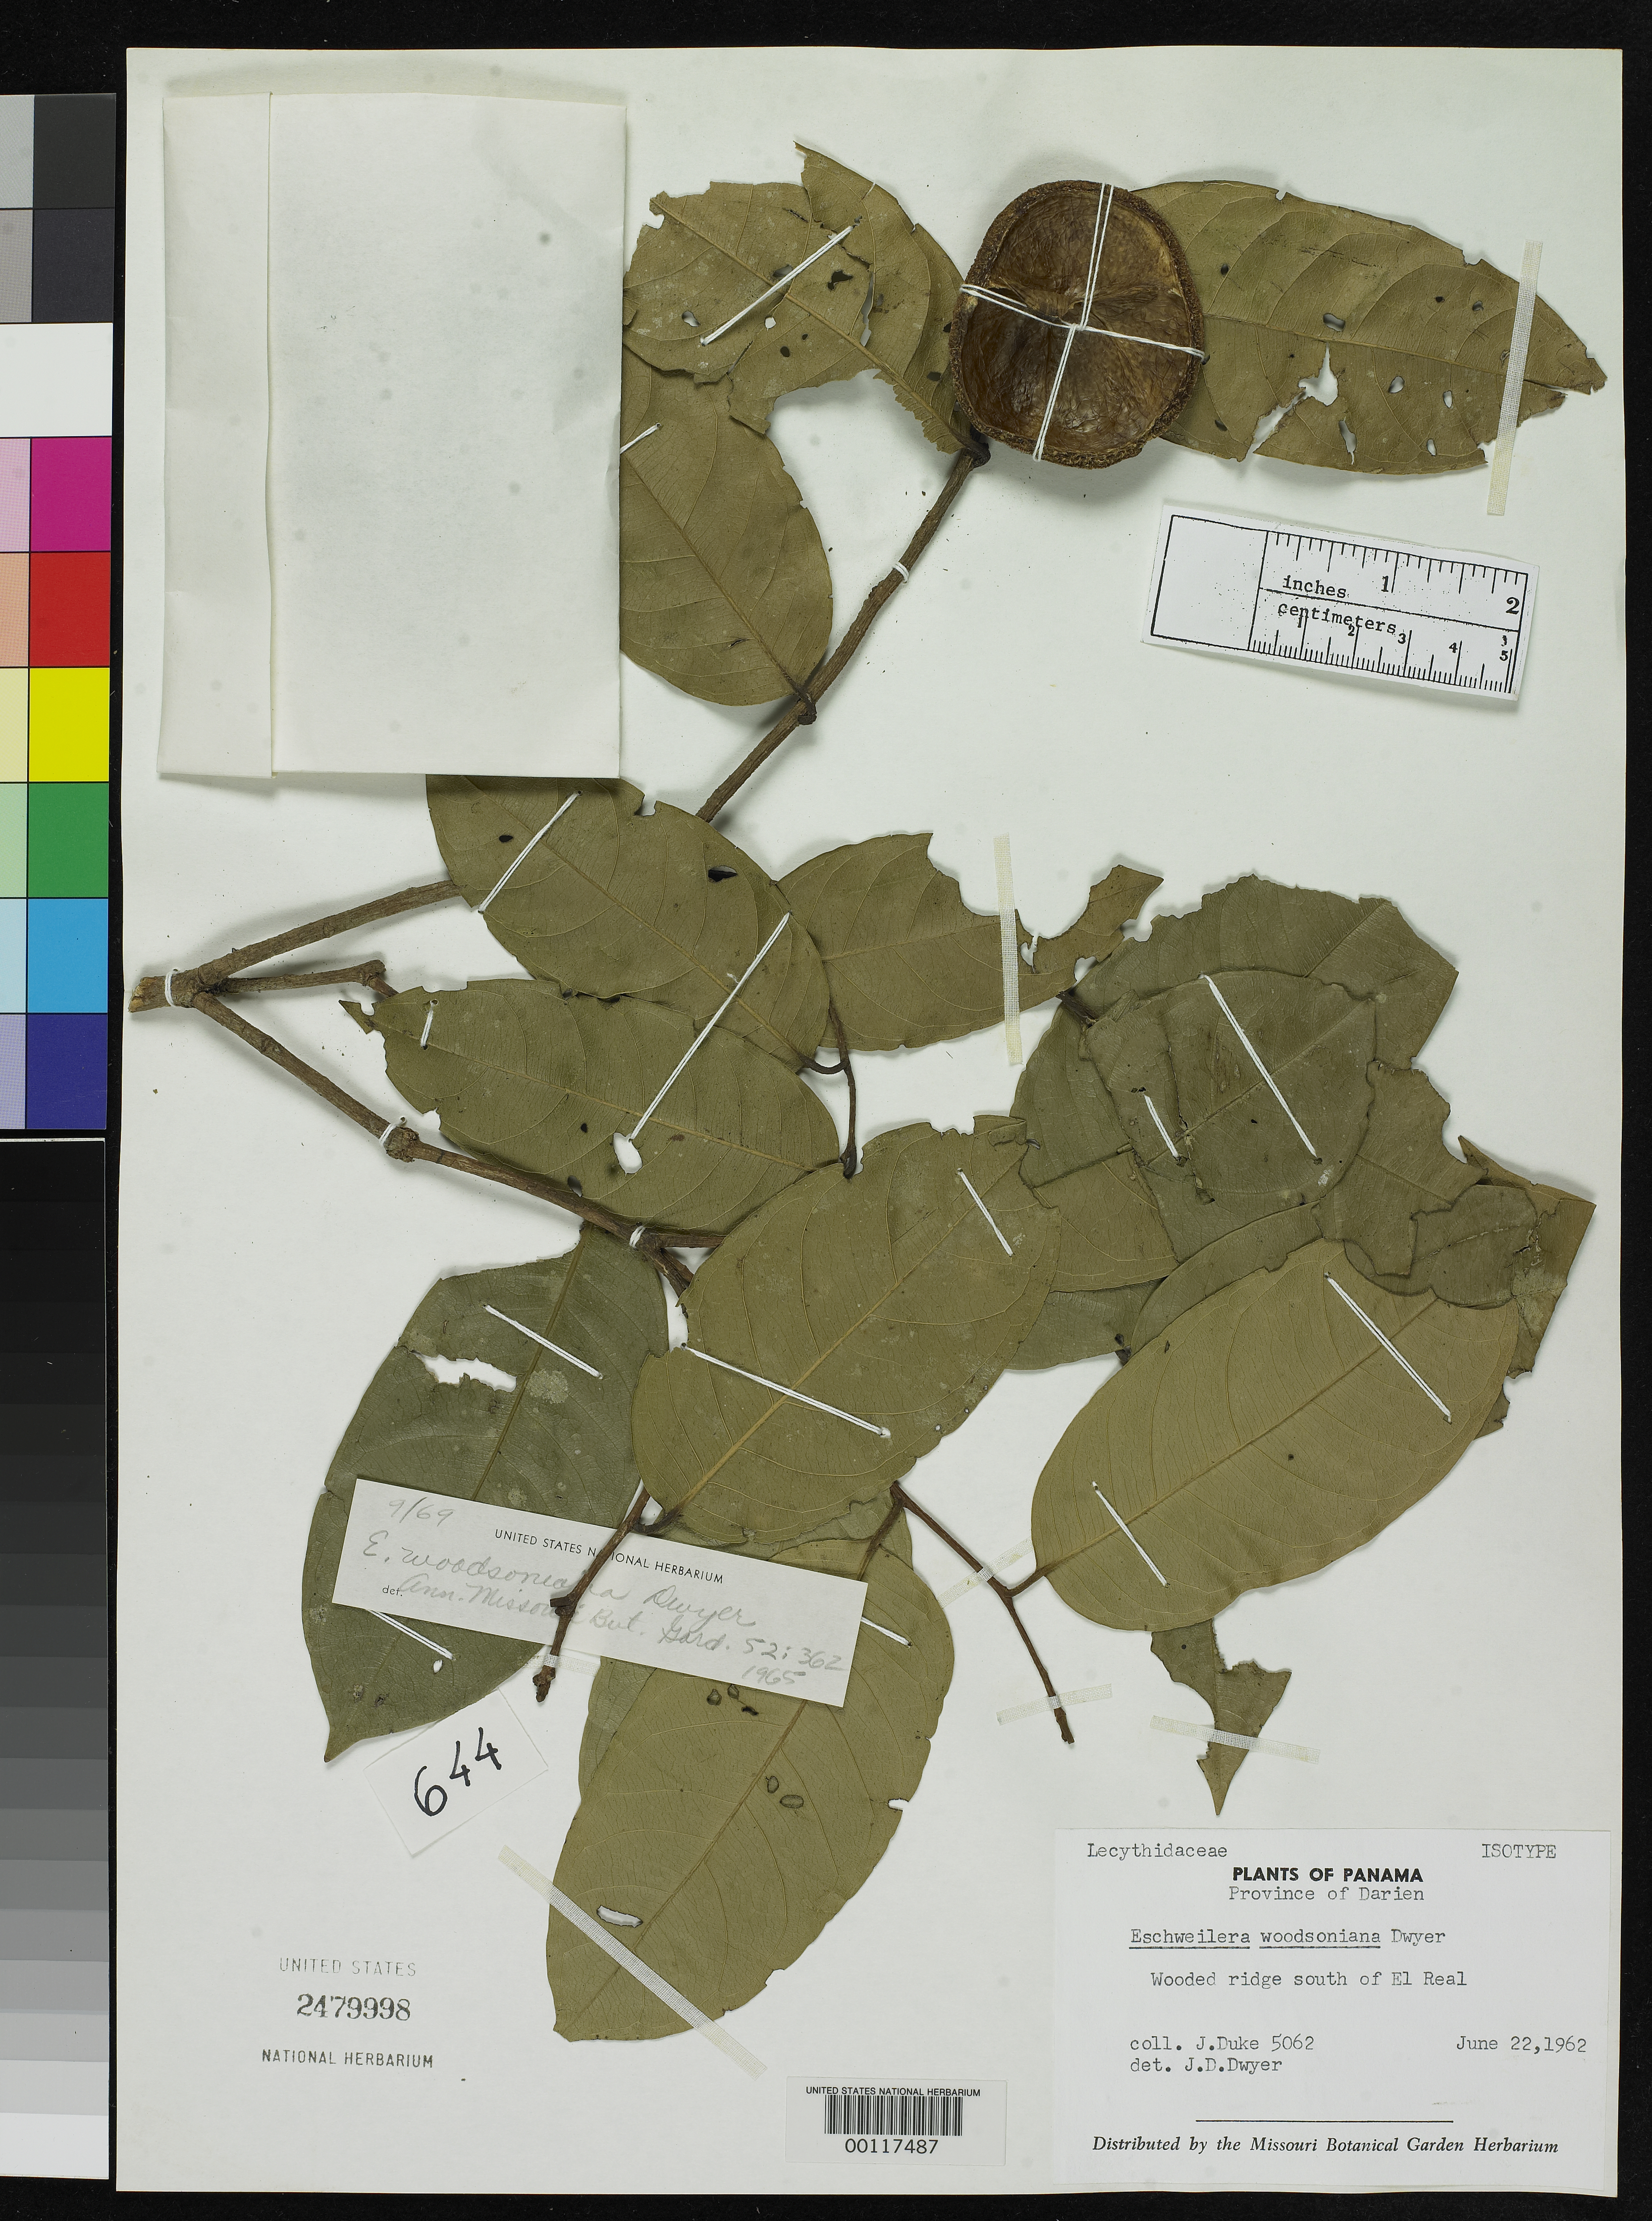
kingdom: Plantae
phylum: Tracheophyta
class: Magnoliopsida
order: Ericales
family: Lecythidaceae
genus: Eschweilera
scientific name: Eschweilera woodsoniana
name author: Dwyer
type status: Isotype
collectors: J. A. Duke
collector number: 5062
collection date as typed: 22 Jun 1962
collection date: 1962-06-22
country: Panama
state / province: Darién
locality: El Real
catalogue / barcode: US 2479998